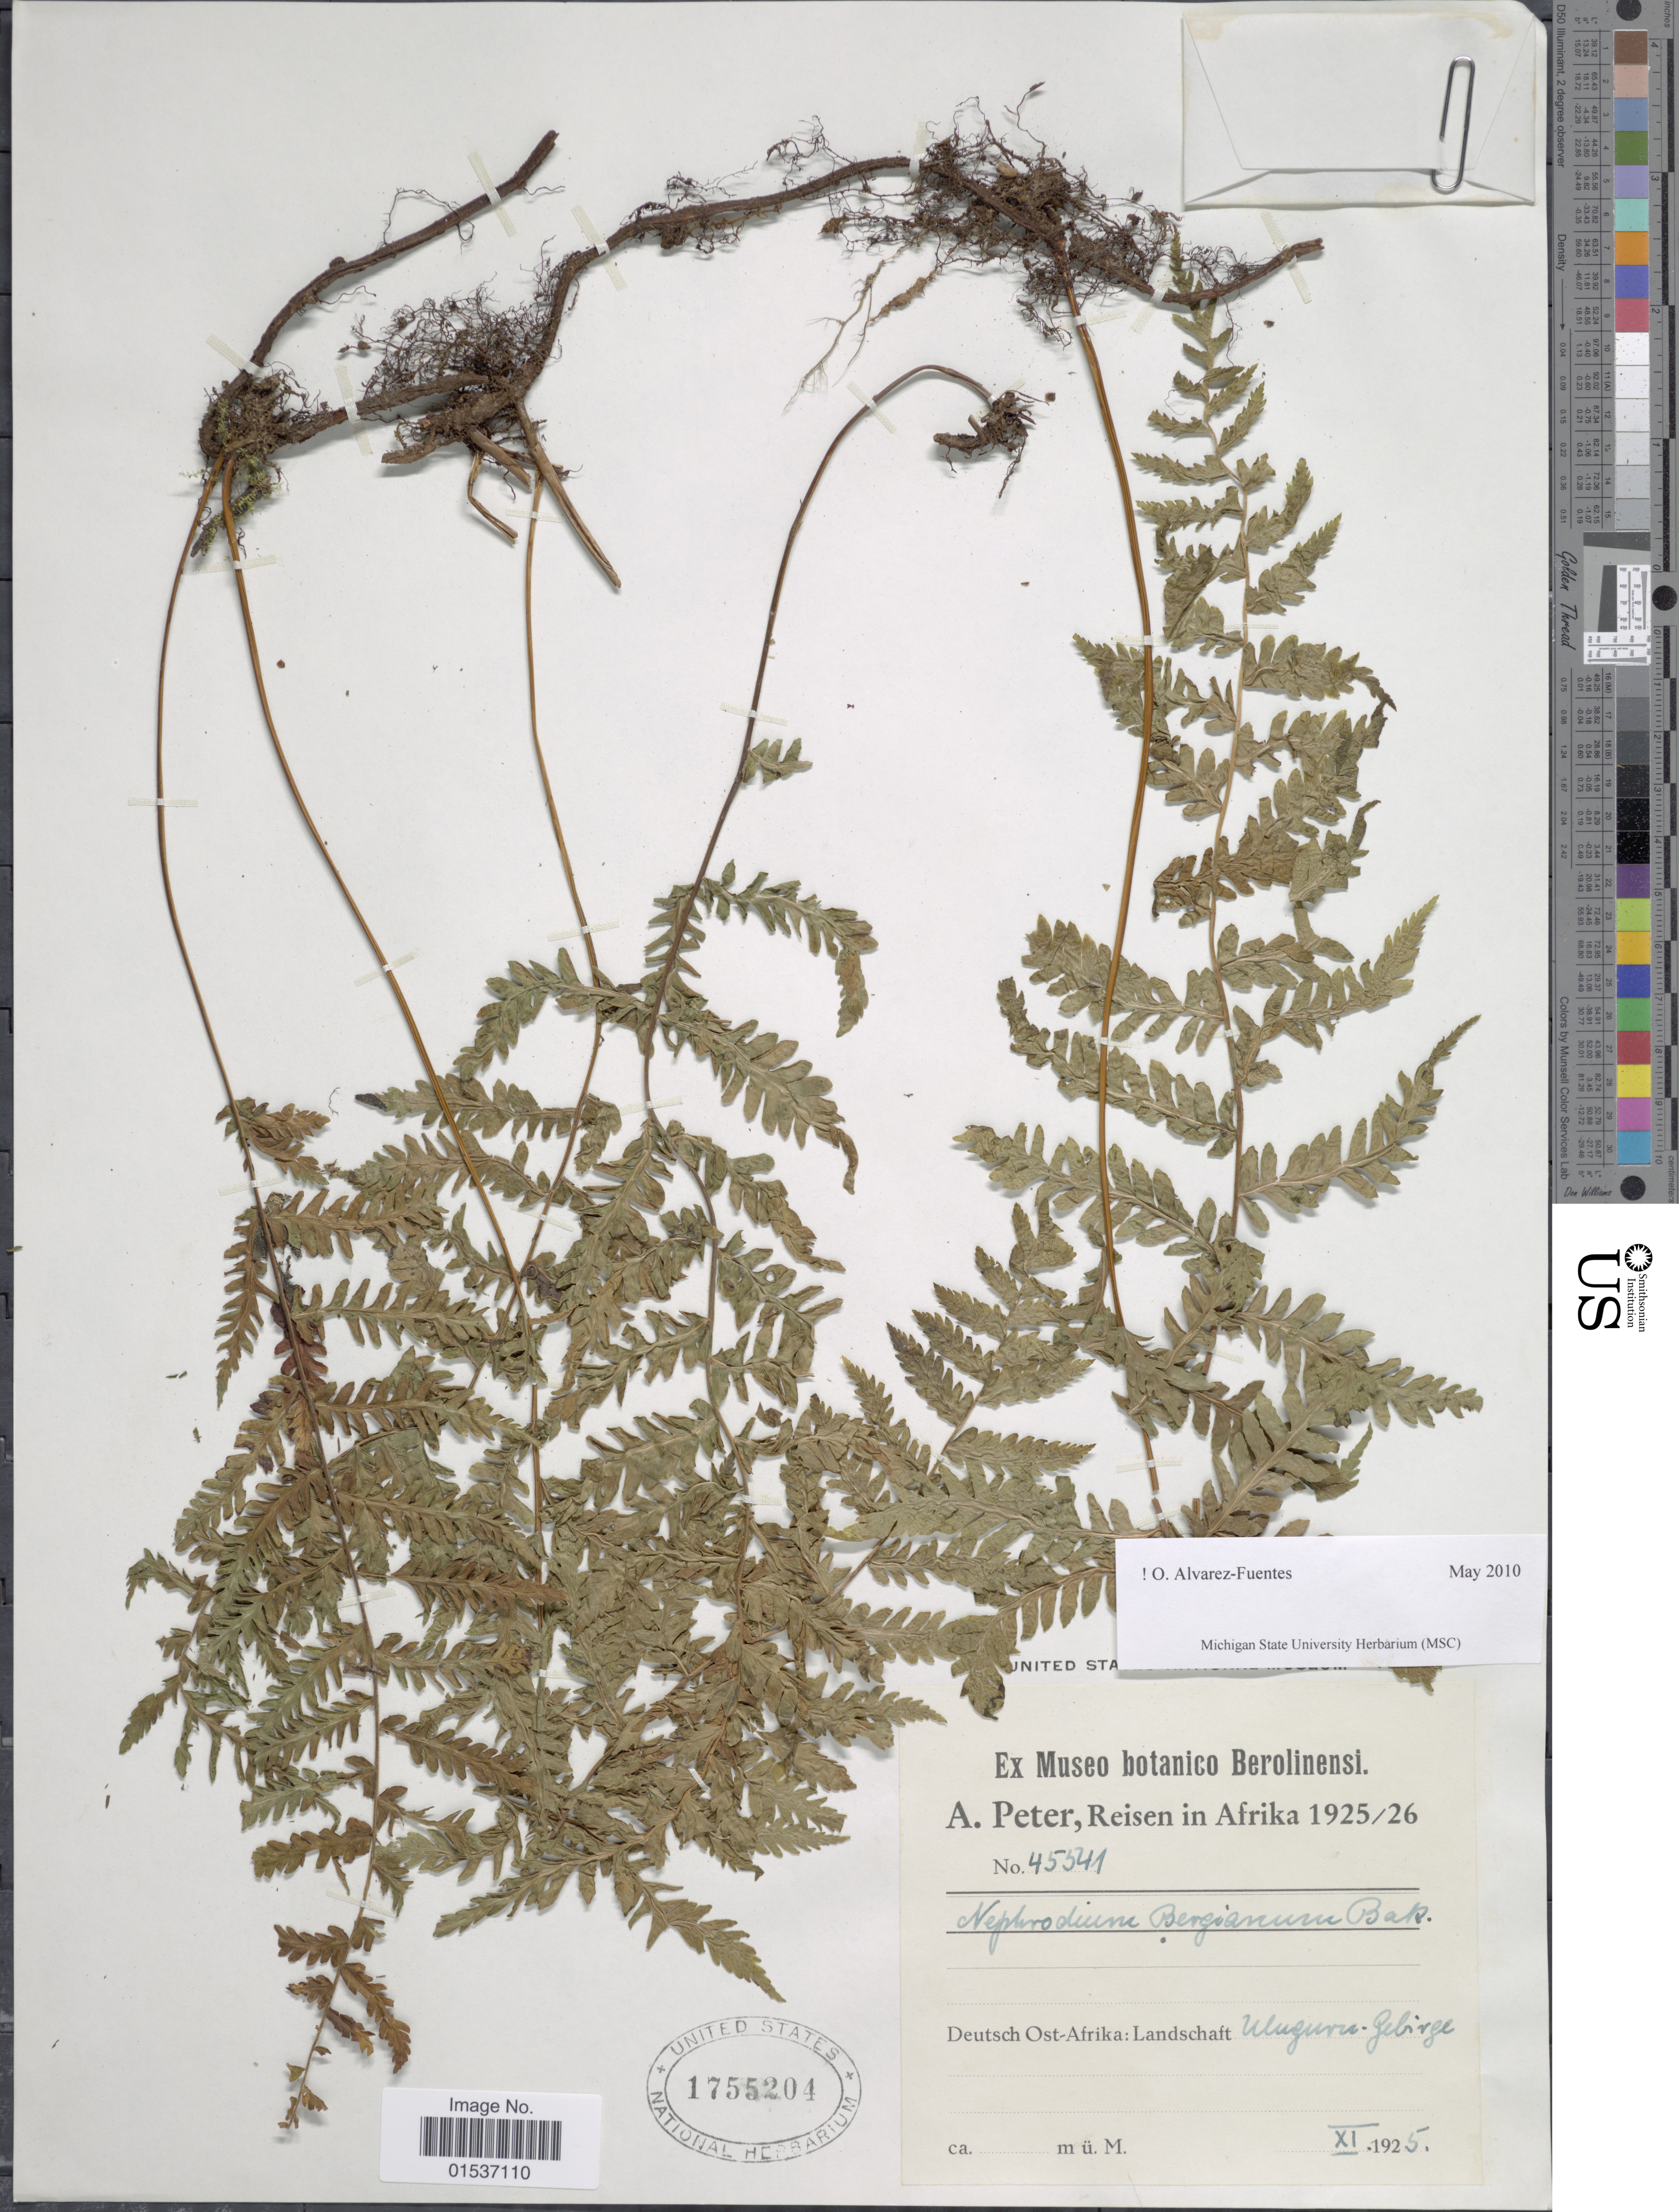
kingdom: Plantae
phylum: Tracheophyta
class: Polypodiopsida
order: Polypodiales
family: Thelypteridaceae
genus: Thelypteris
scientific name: Thelypteris bergiana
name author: (Schltdl.) Ching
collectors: A. Peter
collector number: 45541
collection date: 1925-11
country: Tanzania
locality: Afrika. Deutch Ost-Afrika: Landschaft Uluguru-Gebirge.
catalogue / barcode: US 1755204